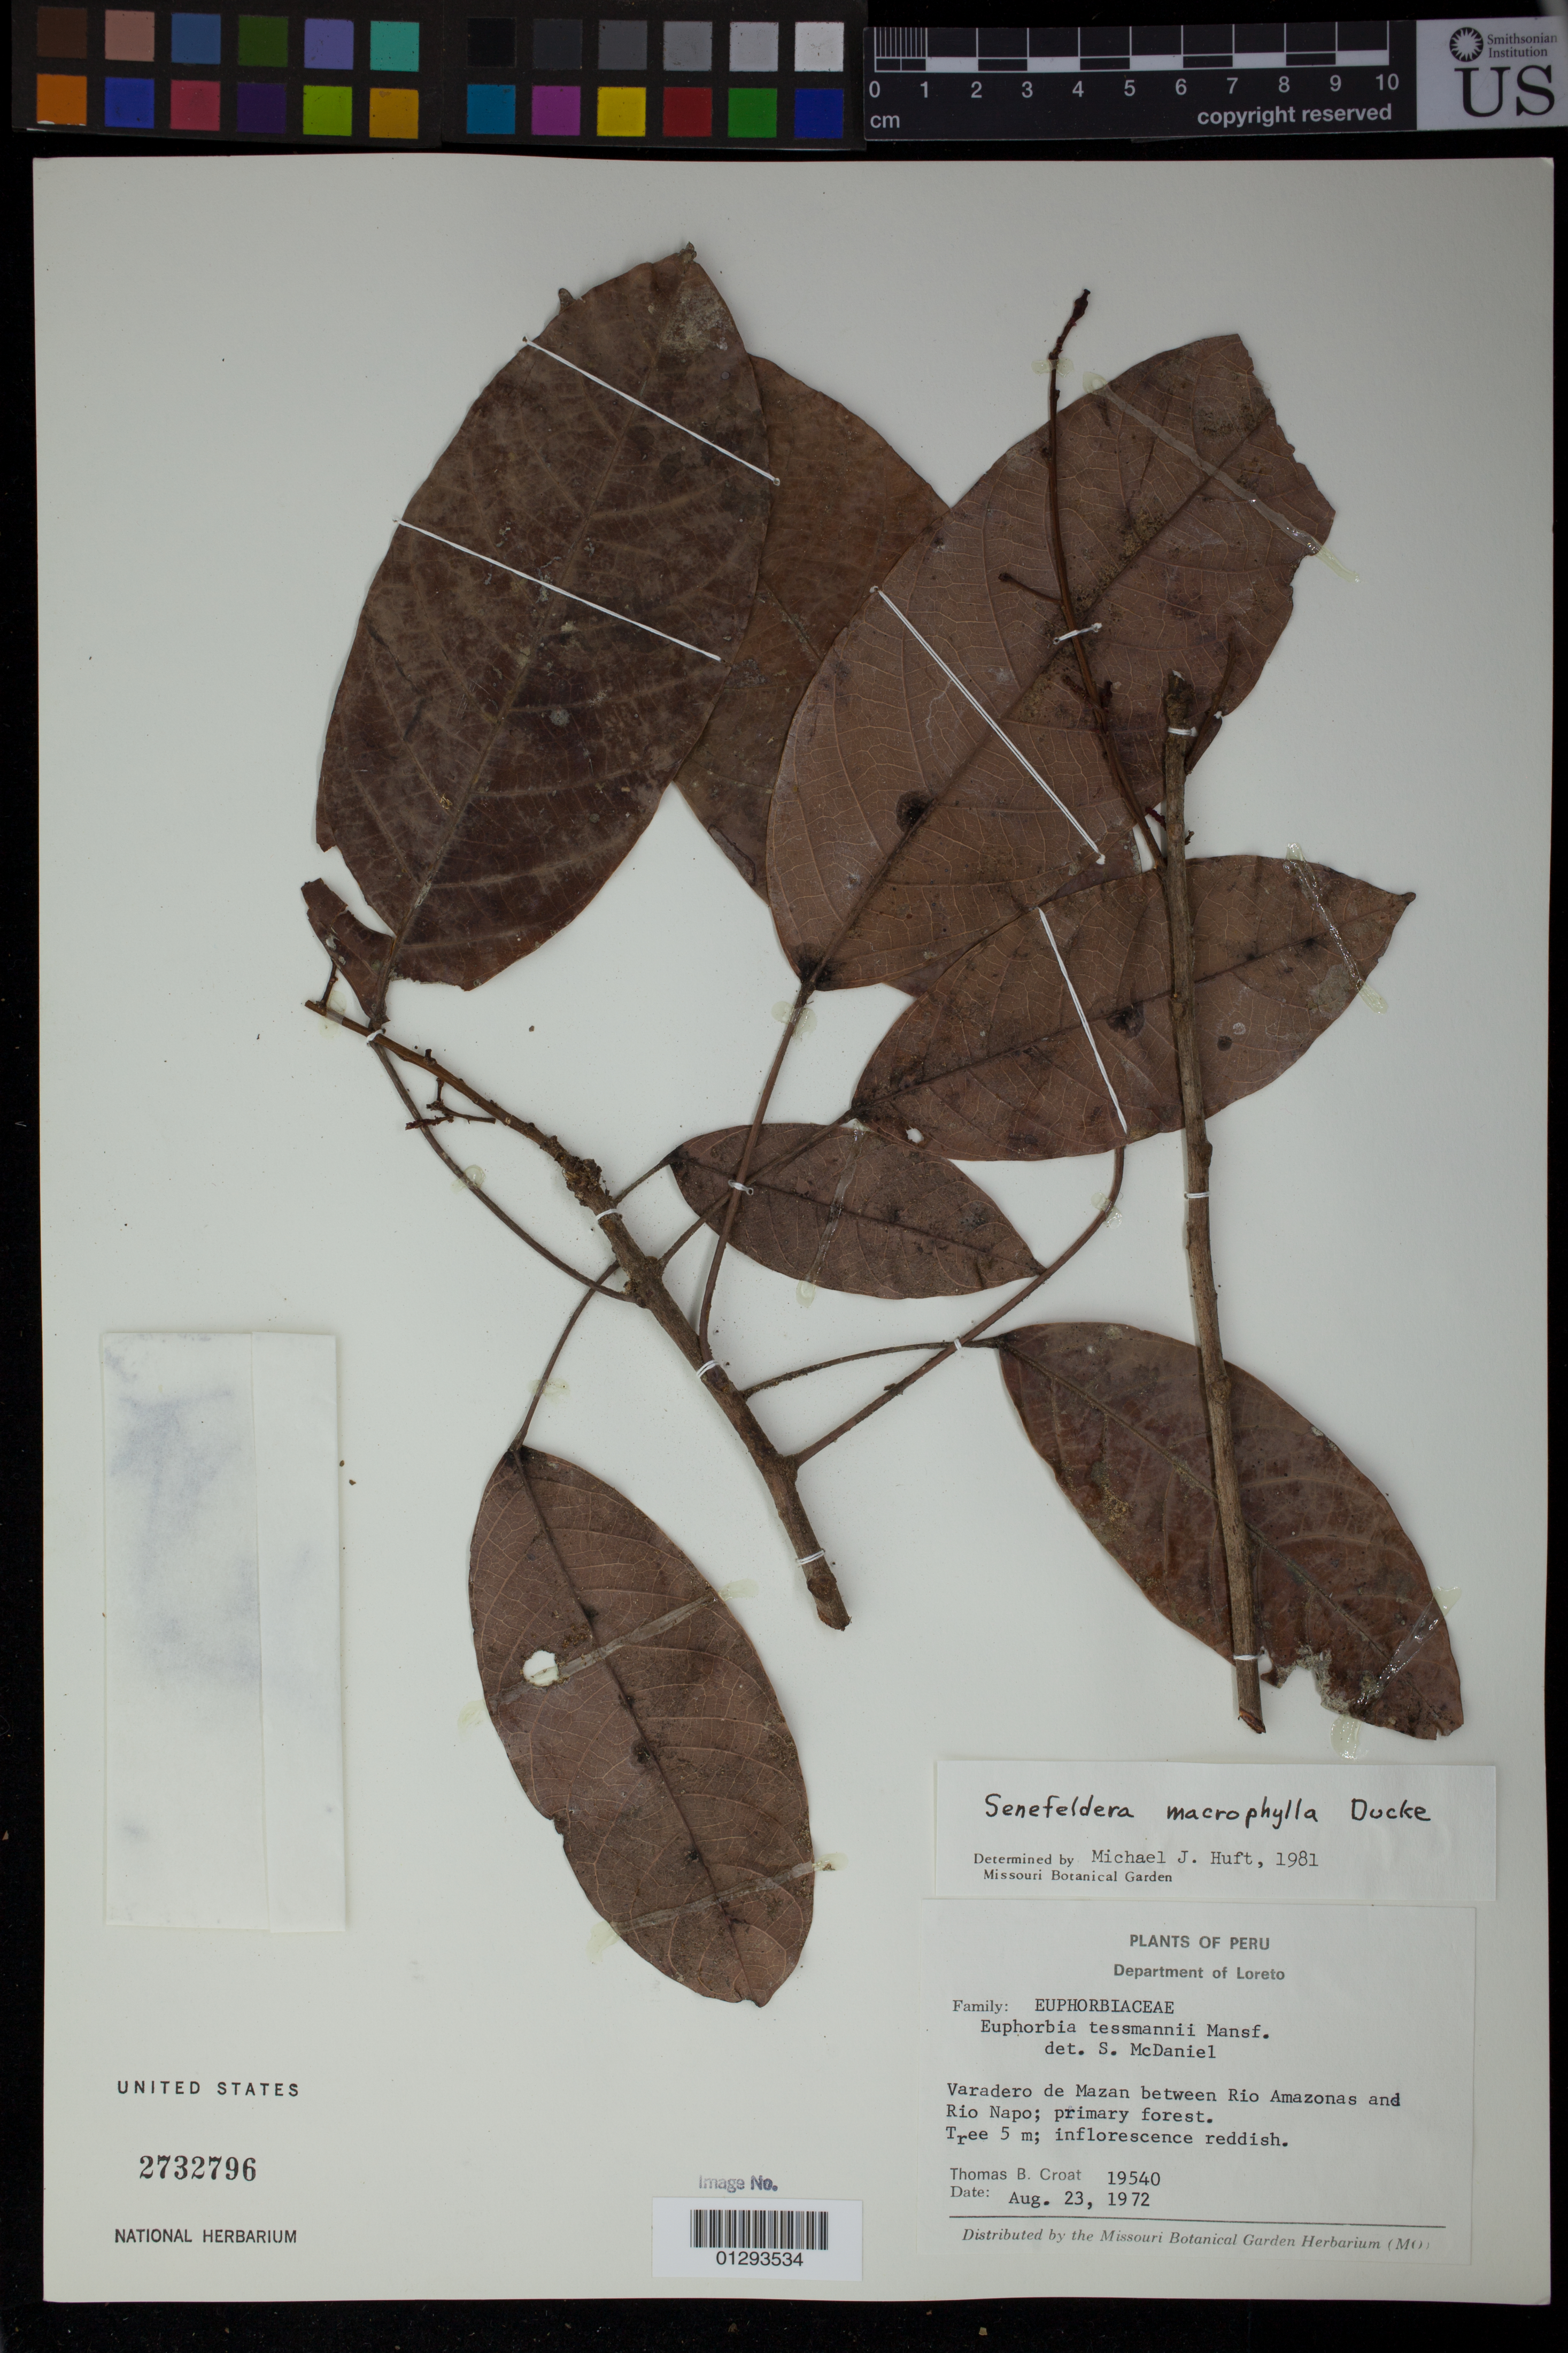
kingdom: Plantae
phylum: Tracheophyta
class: Magnoliopsida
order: Malpighiales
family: Euphorbiaceae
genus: Senefeldera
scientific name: Senefeldera macrophylla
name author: Ducke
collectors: T. B. Croat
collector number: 19540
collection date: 1972-08-23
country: Peru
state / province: Loreto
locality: Varadero de Mazan between Rio Amazonas and Rio Napo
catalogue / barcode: US 2732796